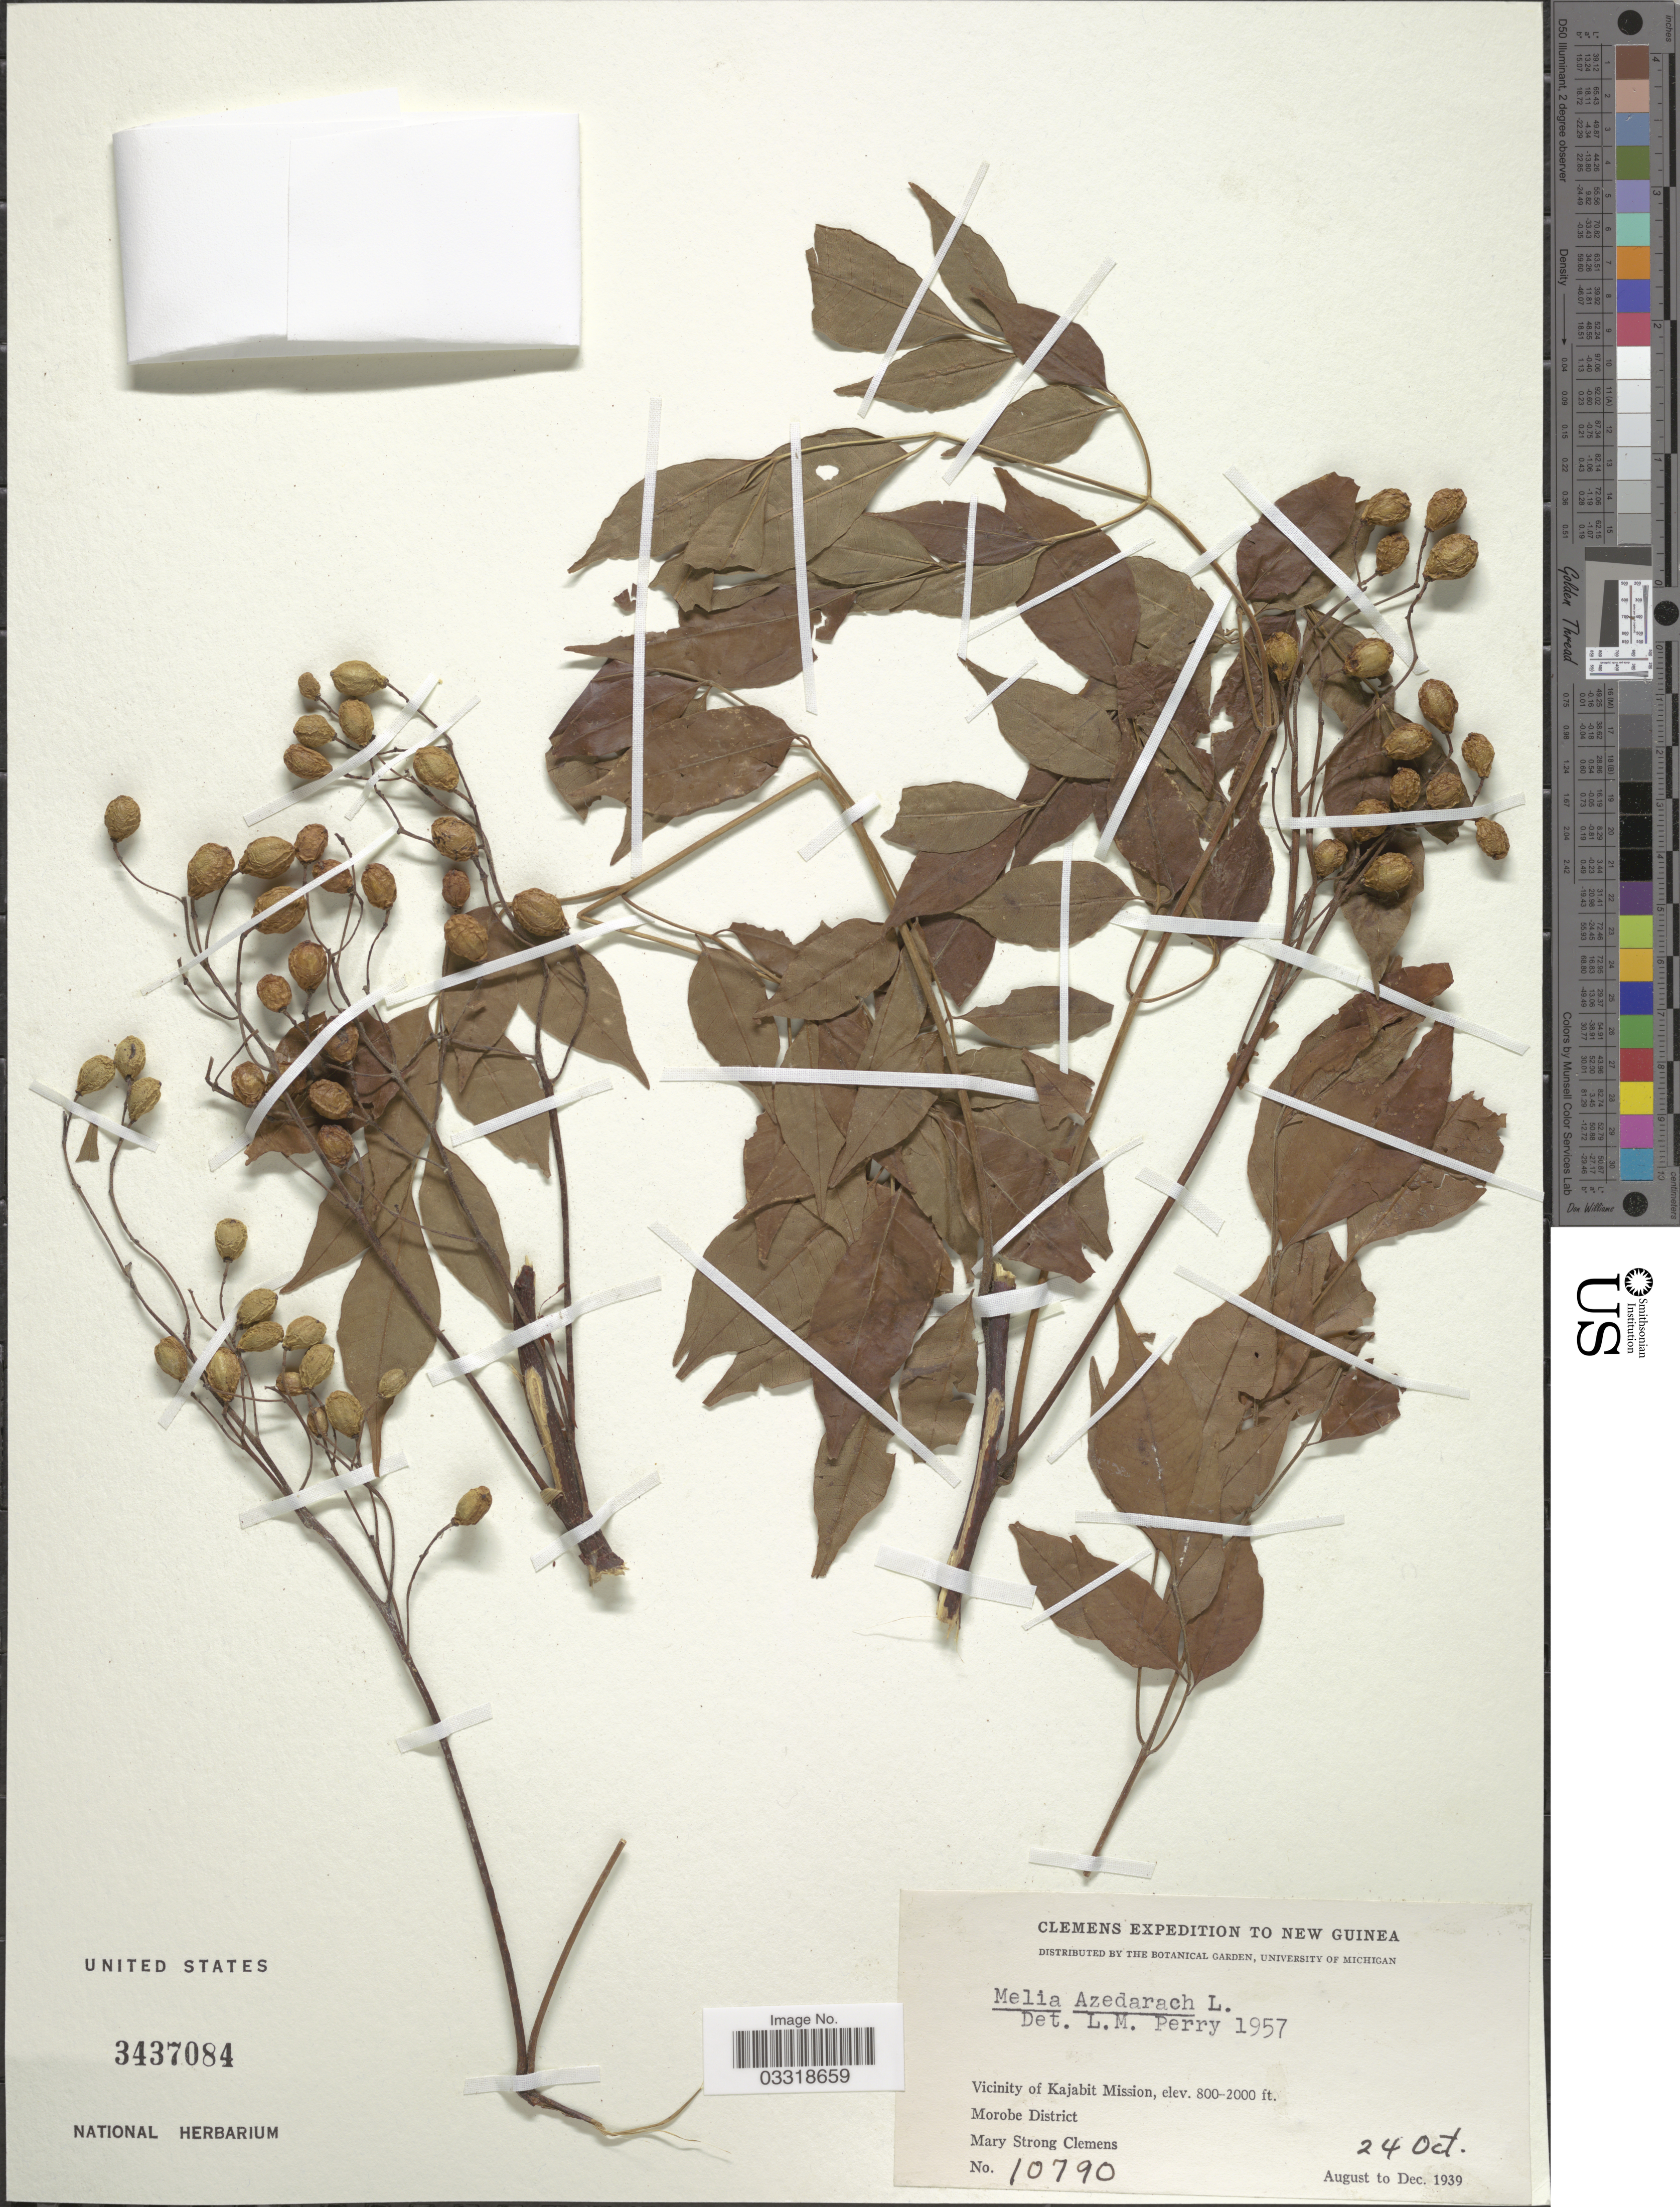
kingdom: Plantae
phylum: Tracheophyta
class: Magnoliopsida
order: Sapindales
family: Meliaceae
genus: Melia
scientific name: Melia azedarach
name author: L.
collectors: M. S. Clemens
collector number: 10790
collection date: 1939-10-24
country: Papua New Guinea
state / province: Morobe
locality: New Guinea. Vicinity of Kajabit Mission. Morobe District.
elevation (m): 244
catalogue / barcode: US 3437084